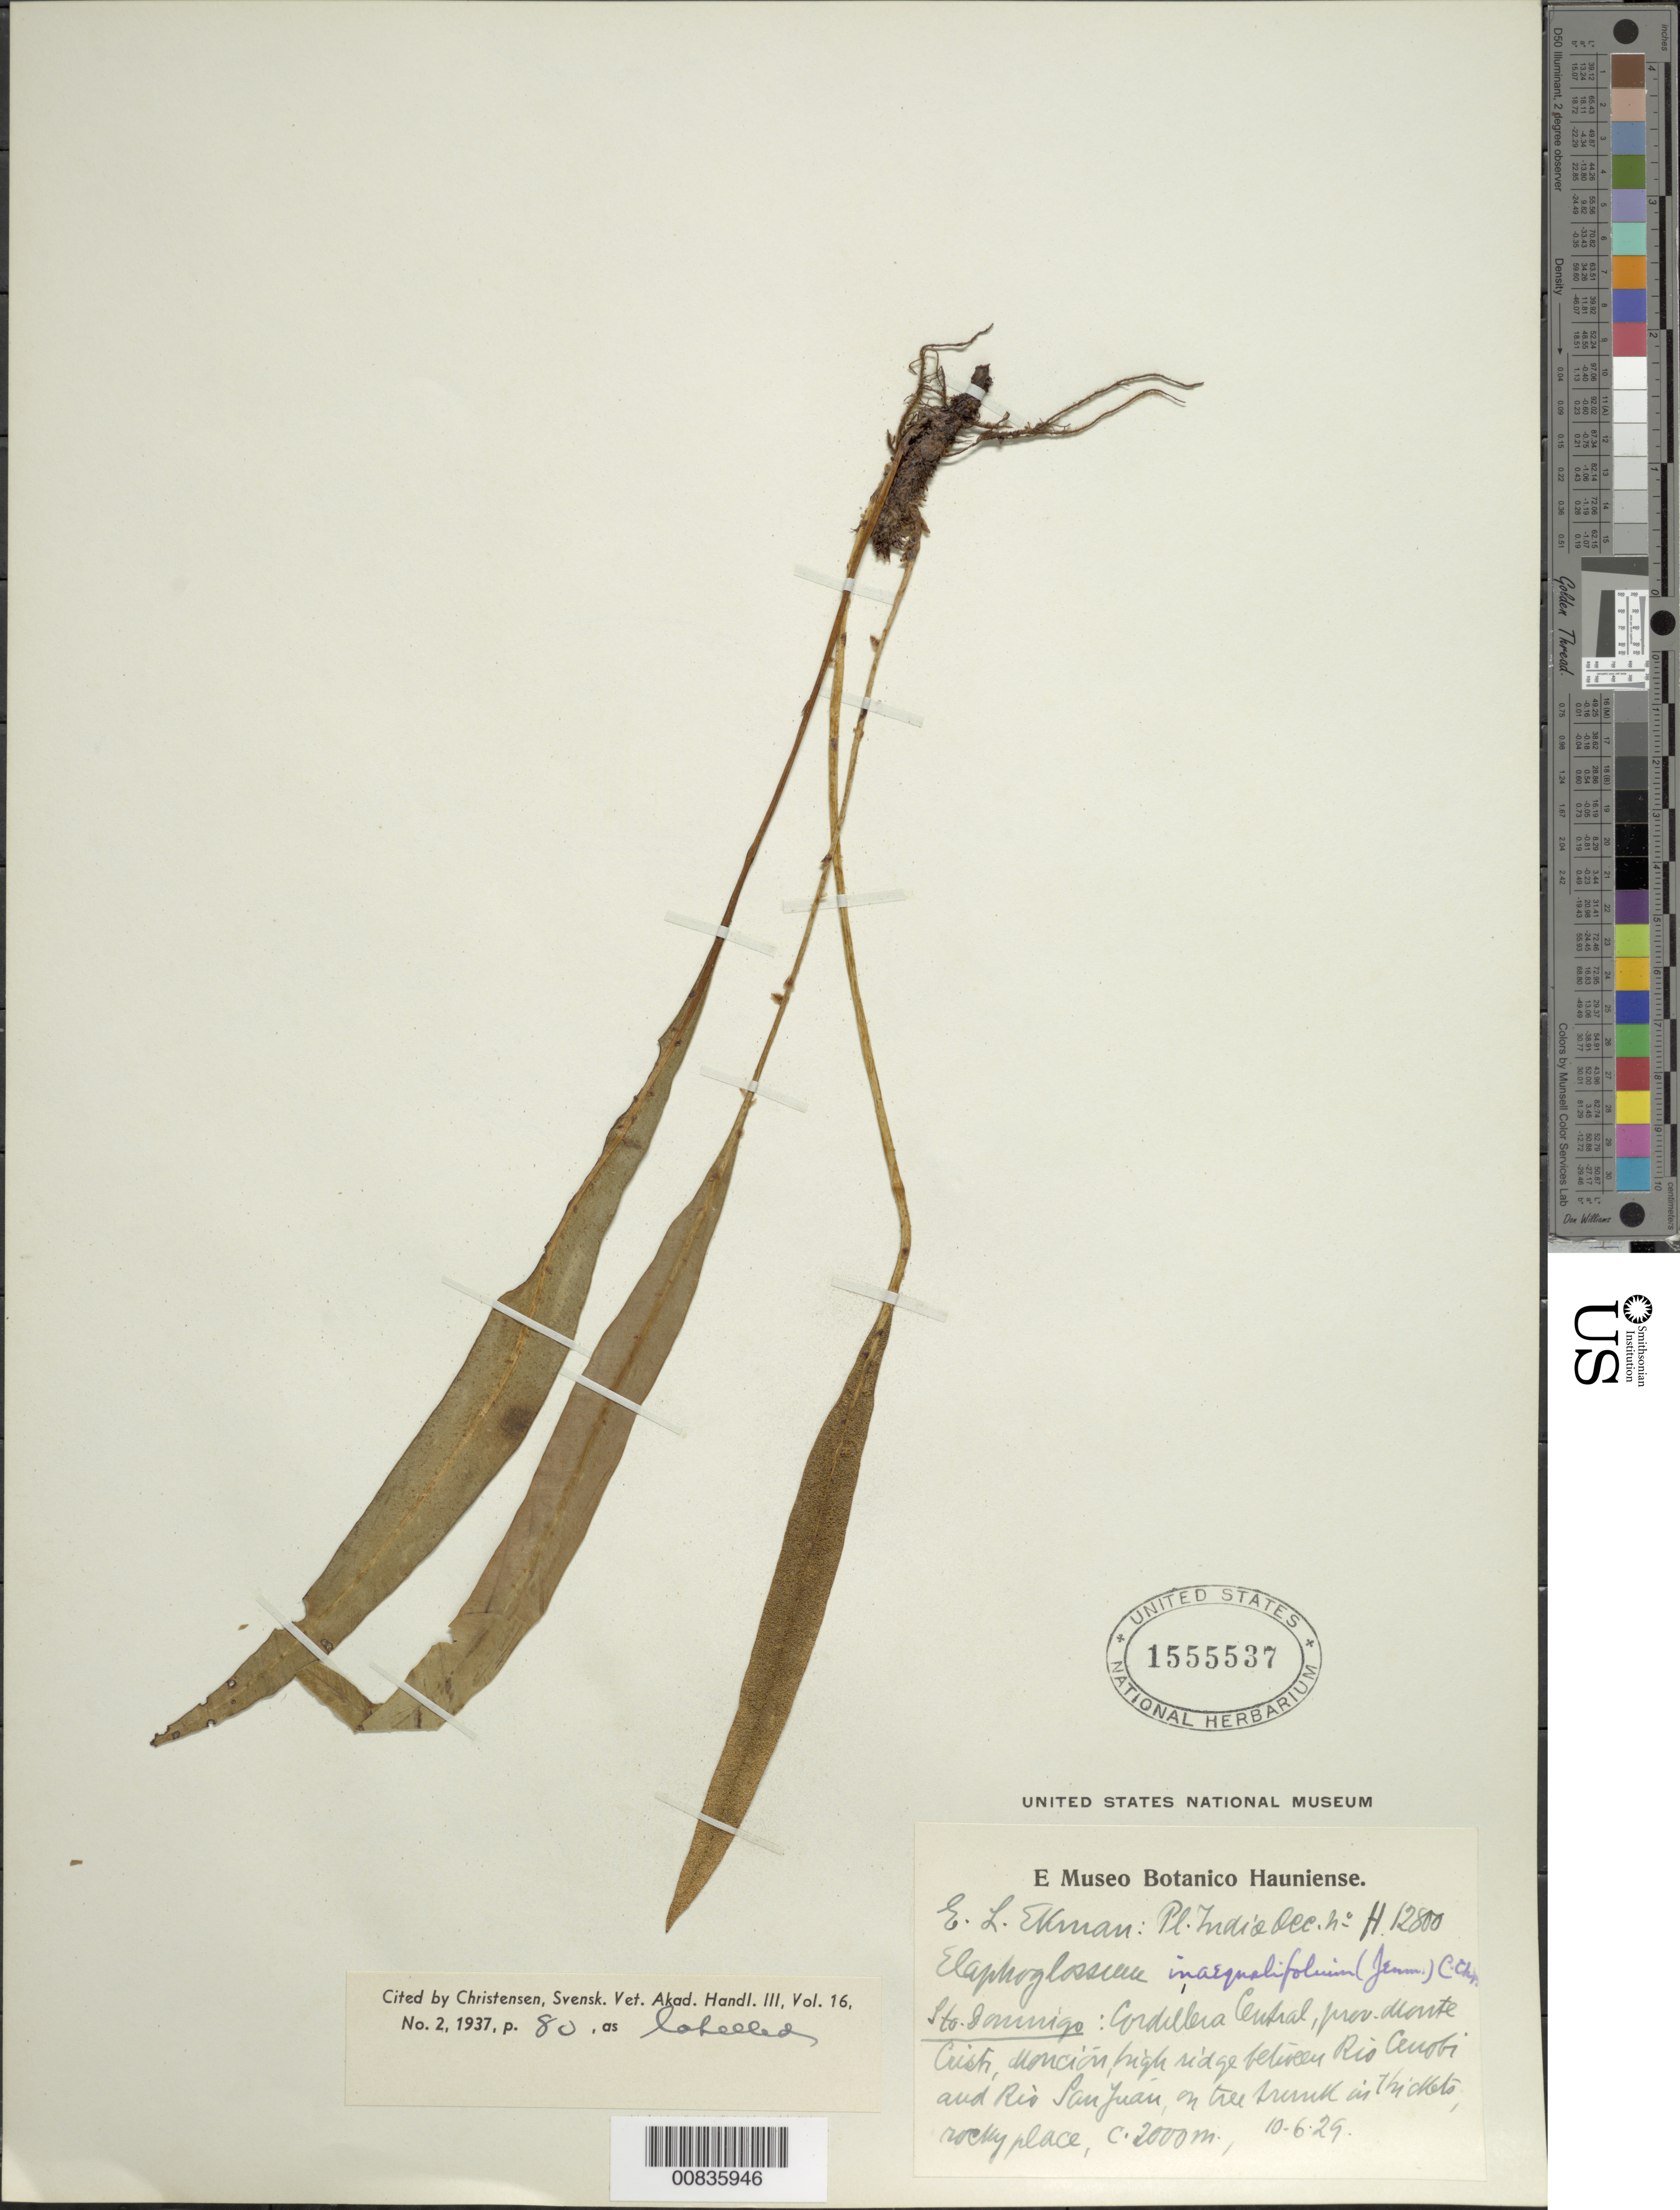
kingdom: Plantae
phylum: Tracheophyta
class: Polypodiopsida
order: Polypodiales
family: Dryopteridaceae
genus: Elaphoglossum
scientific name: Elaphoglossum inaequalifolium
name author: (Jenman) C. Chr.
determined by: Christensen, C. F. A.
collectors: E. L. Ekman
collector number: H 12800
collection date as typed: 10 Jun 1929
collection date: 1929-06-10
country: Dominican Republic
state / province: Monte Cristi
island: Hispaniola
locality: Cordillera Central, ridge between Río Cenobí and Río San Juan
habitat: On tree trunk in thickets, rocky place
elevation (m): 2000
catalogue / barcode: US 1555537